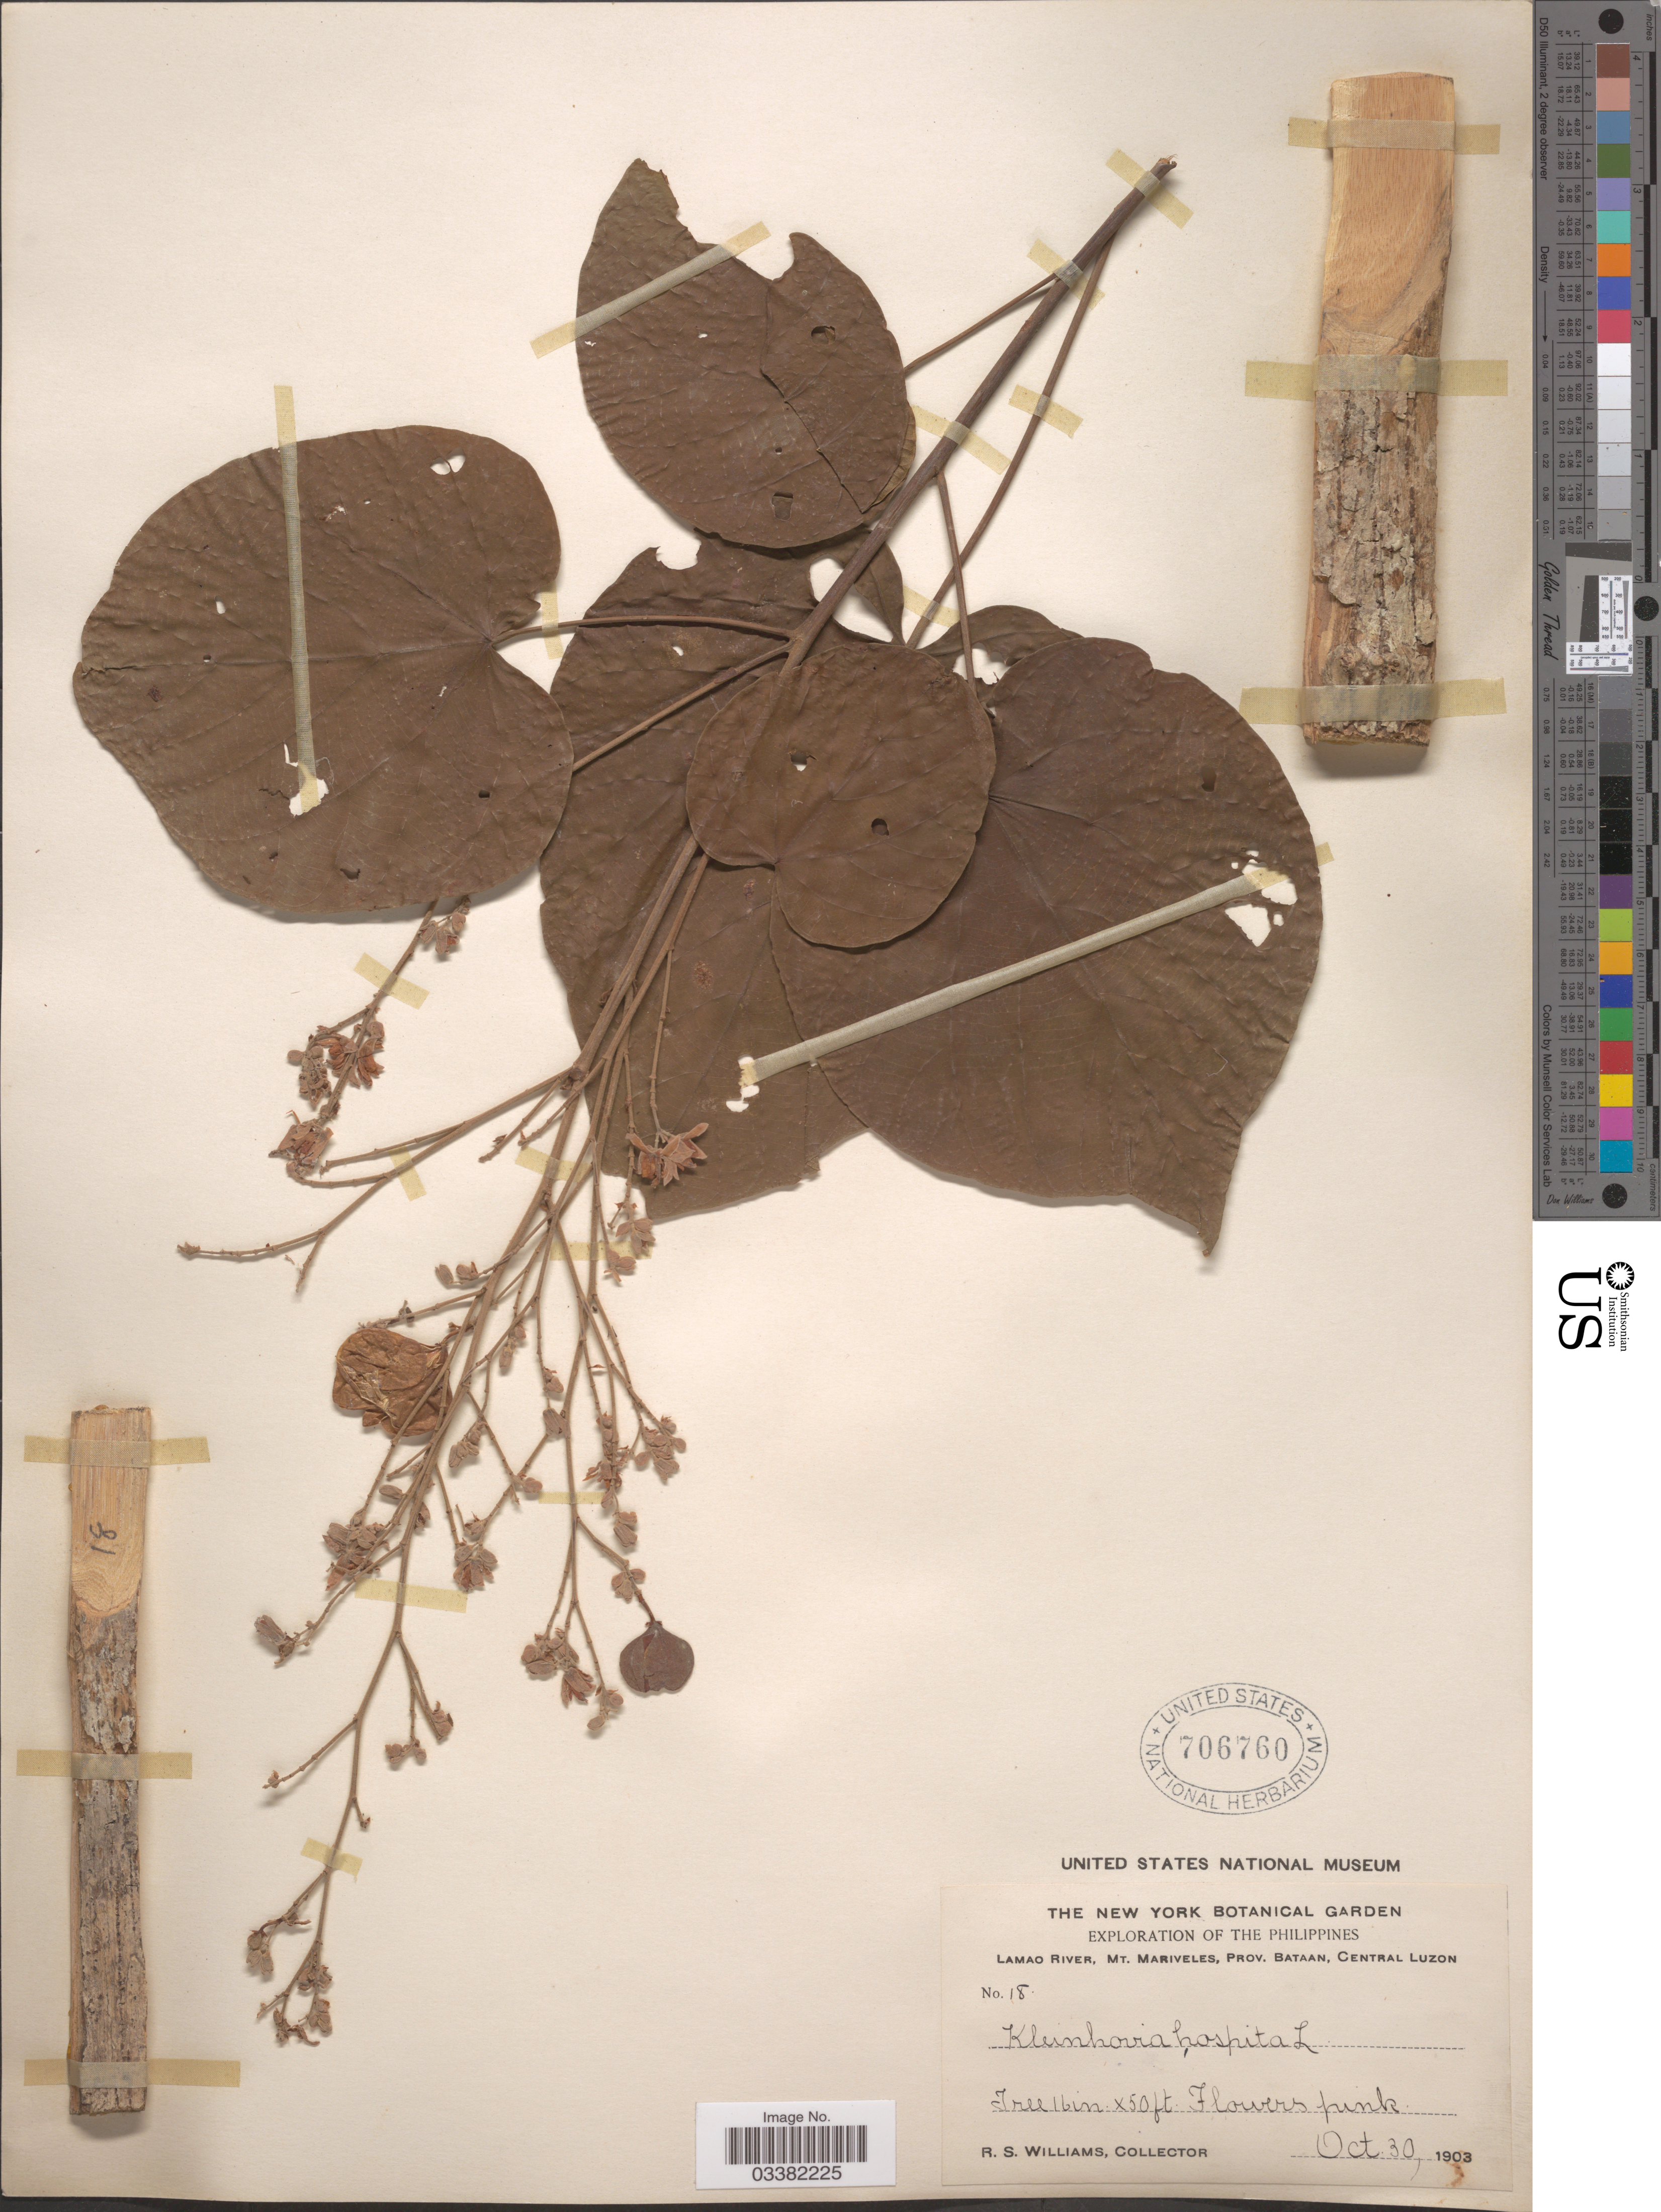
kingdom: Plantae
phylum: Tracheophyta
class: Magnoliopsida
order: Malvales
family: Malvaceae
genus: Kleinhovia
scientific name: Kleinhovia hospita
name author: L.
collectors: R. S. Williams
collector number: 18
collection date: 1903-10-30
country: Philippines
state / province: Central Luzon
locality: Lamao River, Mt. Mariveles, Prov. Bataan.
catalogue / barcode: US 706760